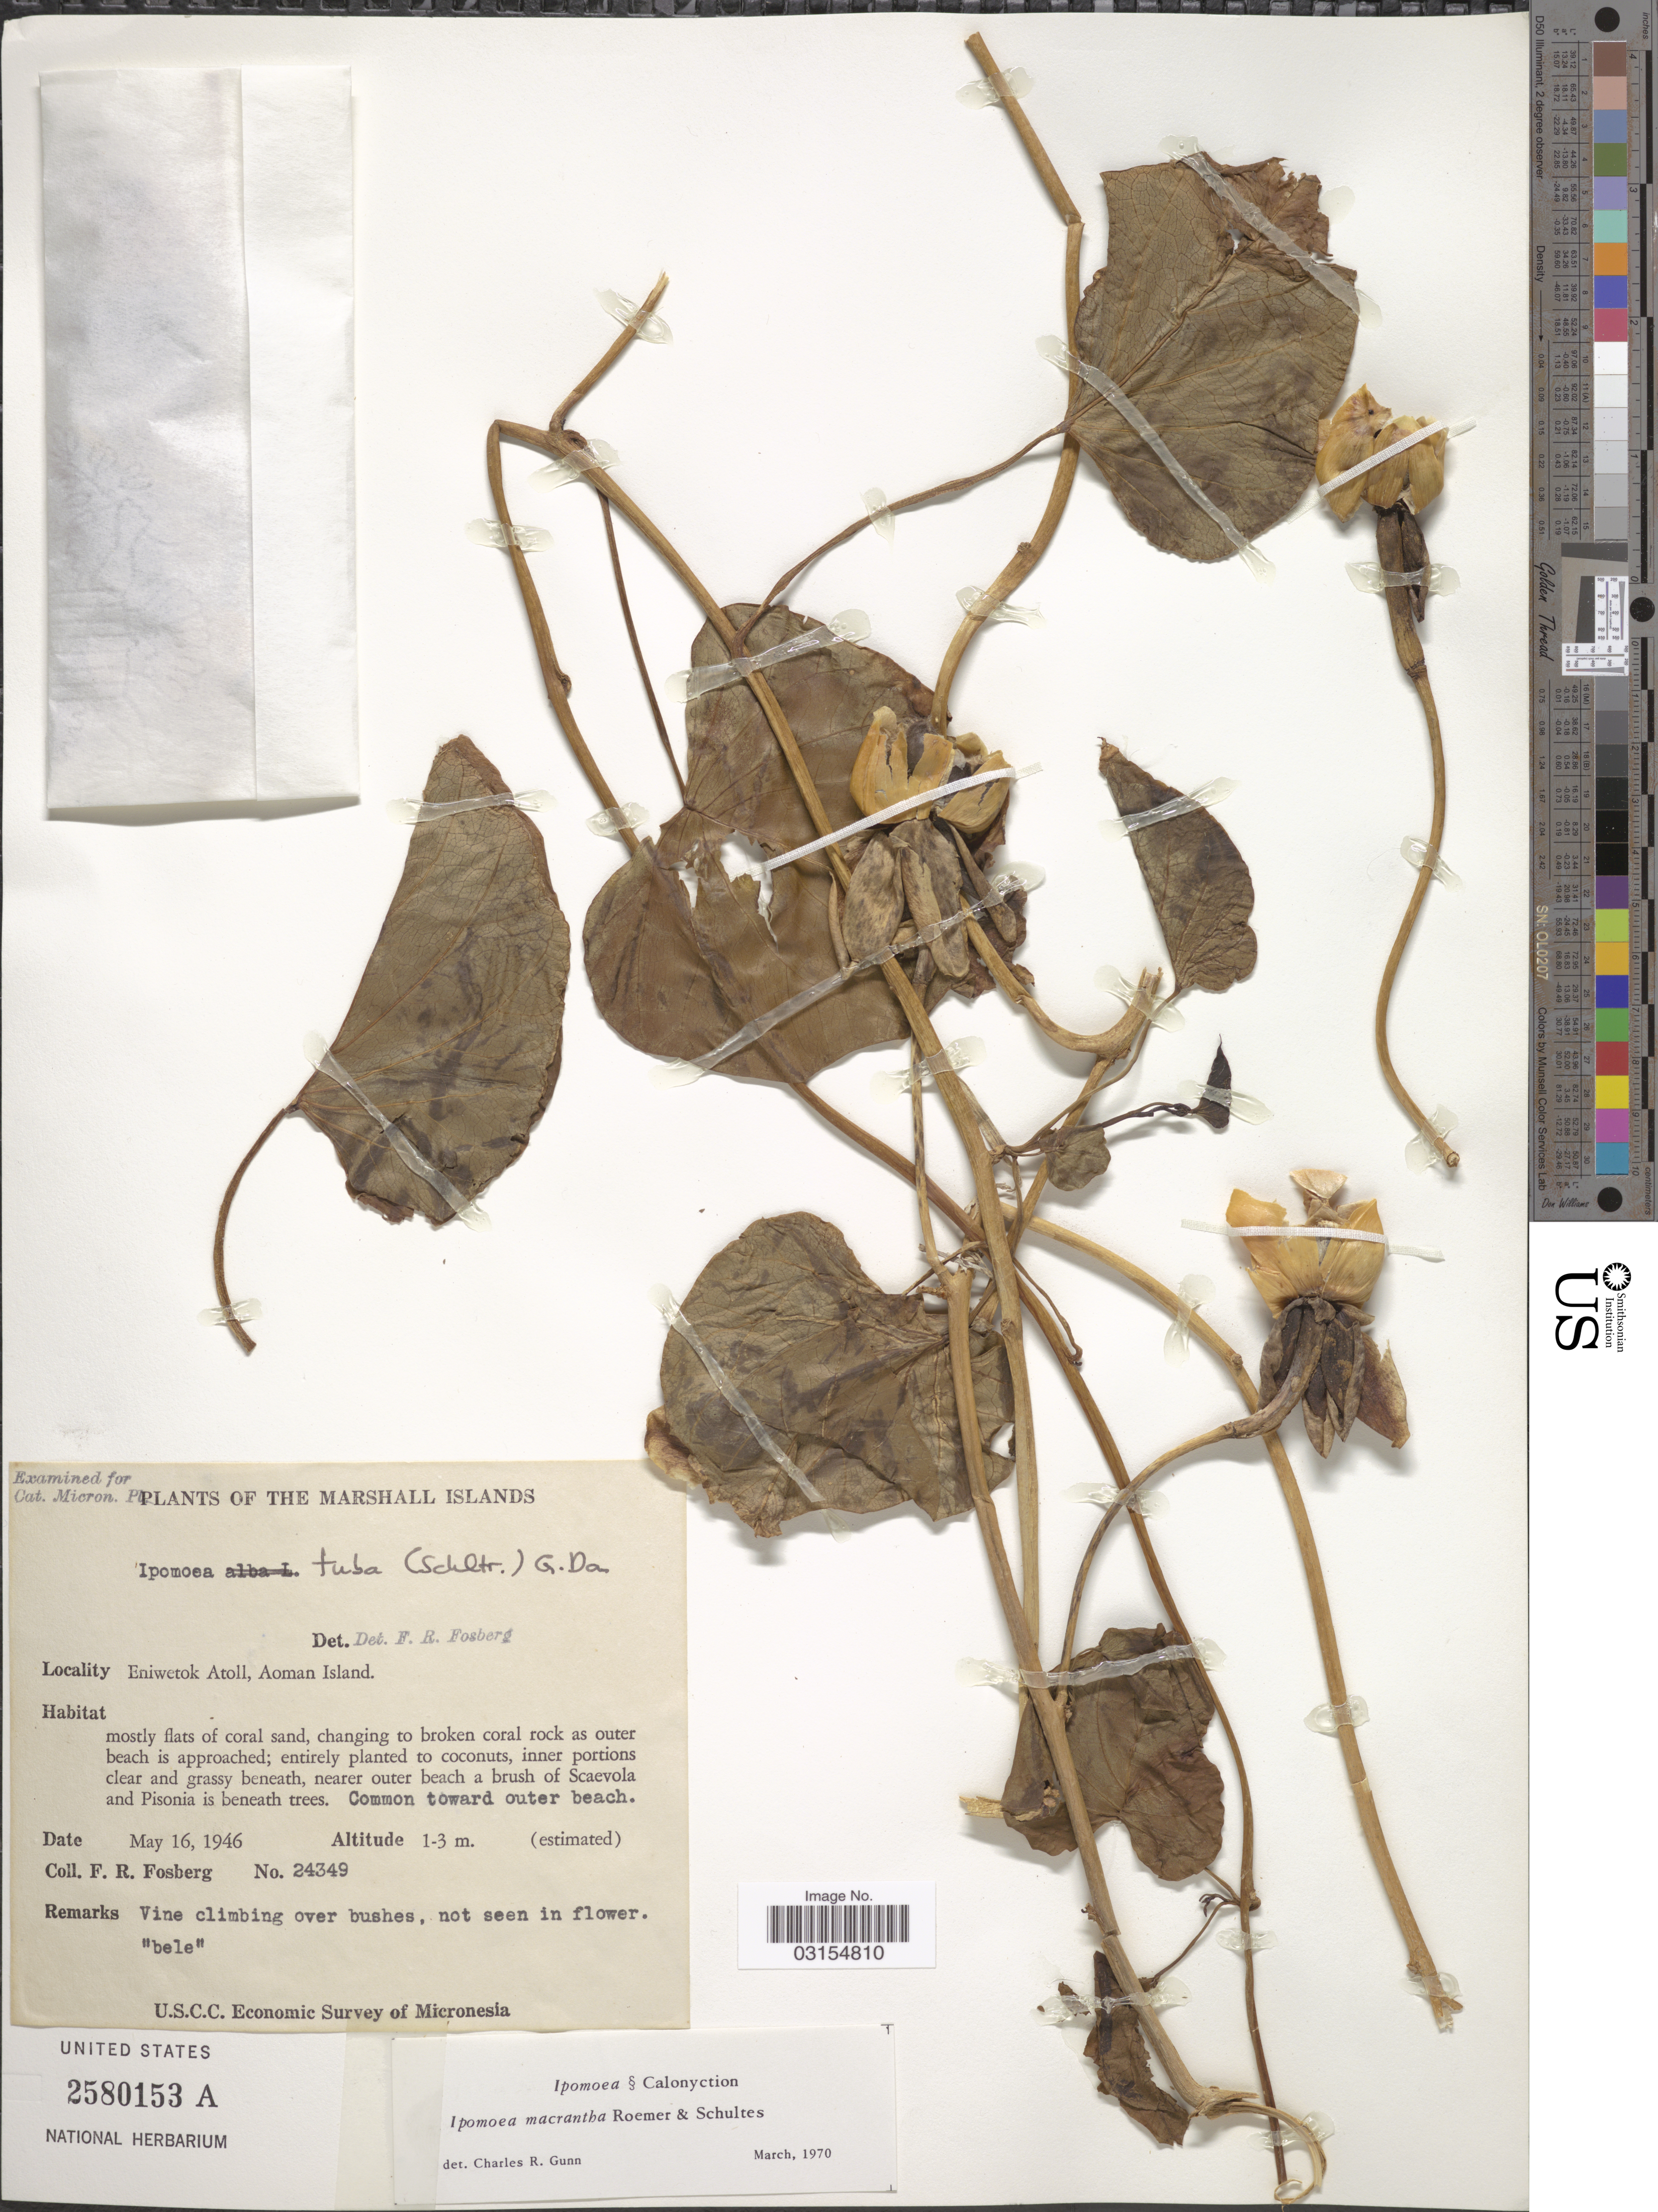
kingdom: Plantae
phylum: Tracheophyta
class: Magnoliopsida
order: Solanales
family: Convolvulaceae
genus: Ipomoea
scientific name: Ipomoea violacea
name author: L.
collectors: F. R. Fosberg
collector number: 24349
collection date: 1946-05-16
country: Marshall Islands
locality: Eniwetok Atoll, Aoman Island.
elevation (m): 1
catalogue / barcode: US 2580153A